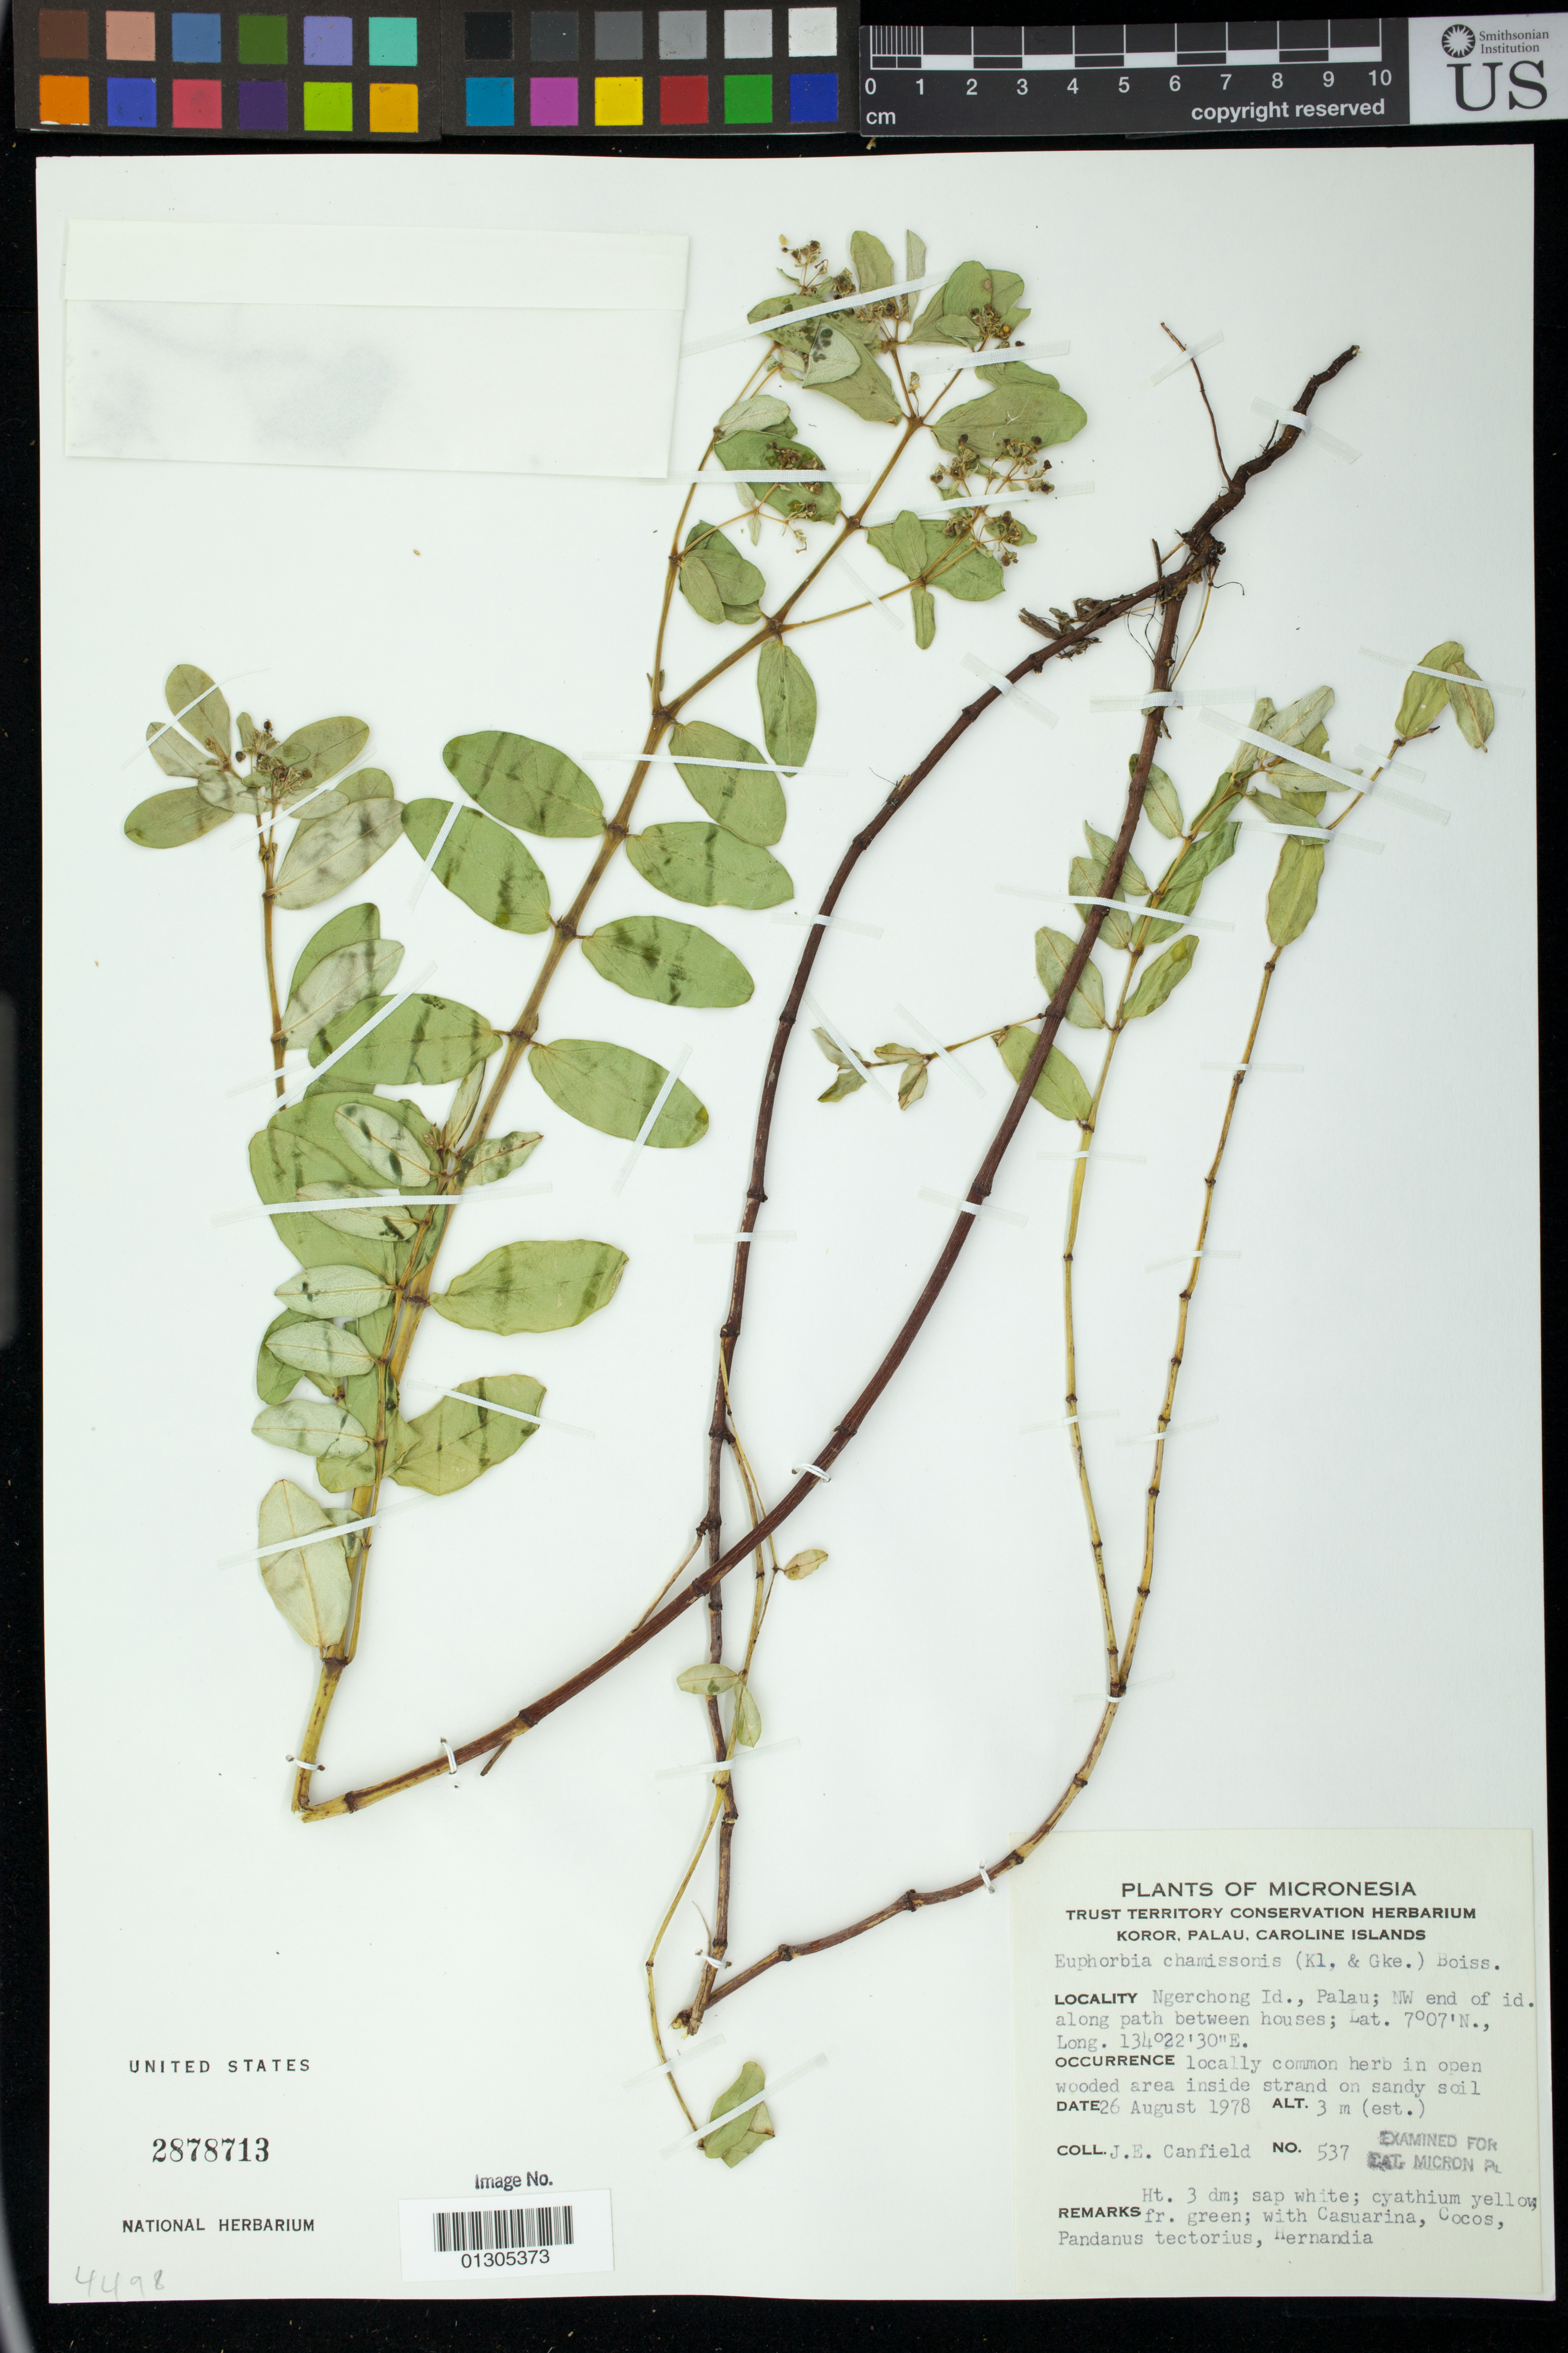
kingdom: Plantae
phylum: Tracheophyta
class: Magnoliopsida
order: Malpighiales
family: Euphorbiaceae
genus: Euphorbia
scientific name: Euphorbia chamissonis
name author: (Klotzsch ex Klotzsch & Garcke) Boiss.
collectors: J. E. Canfield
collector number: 537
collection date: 1978-08-26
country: Palau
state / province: Koror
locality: Ngerchong Id.; NW end of id. along path between houses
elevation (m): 3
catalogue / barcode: US 2878713